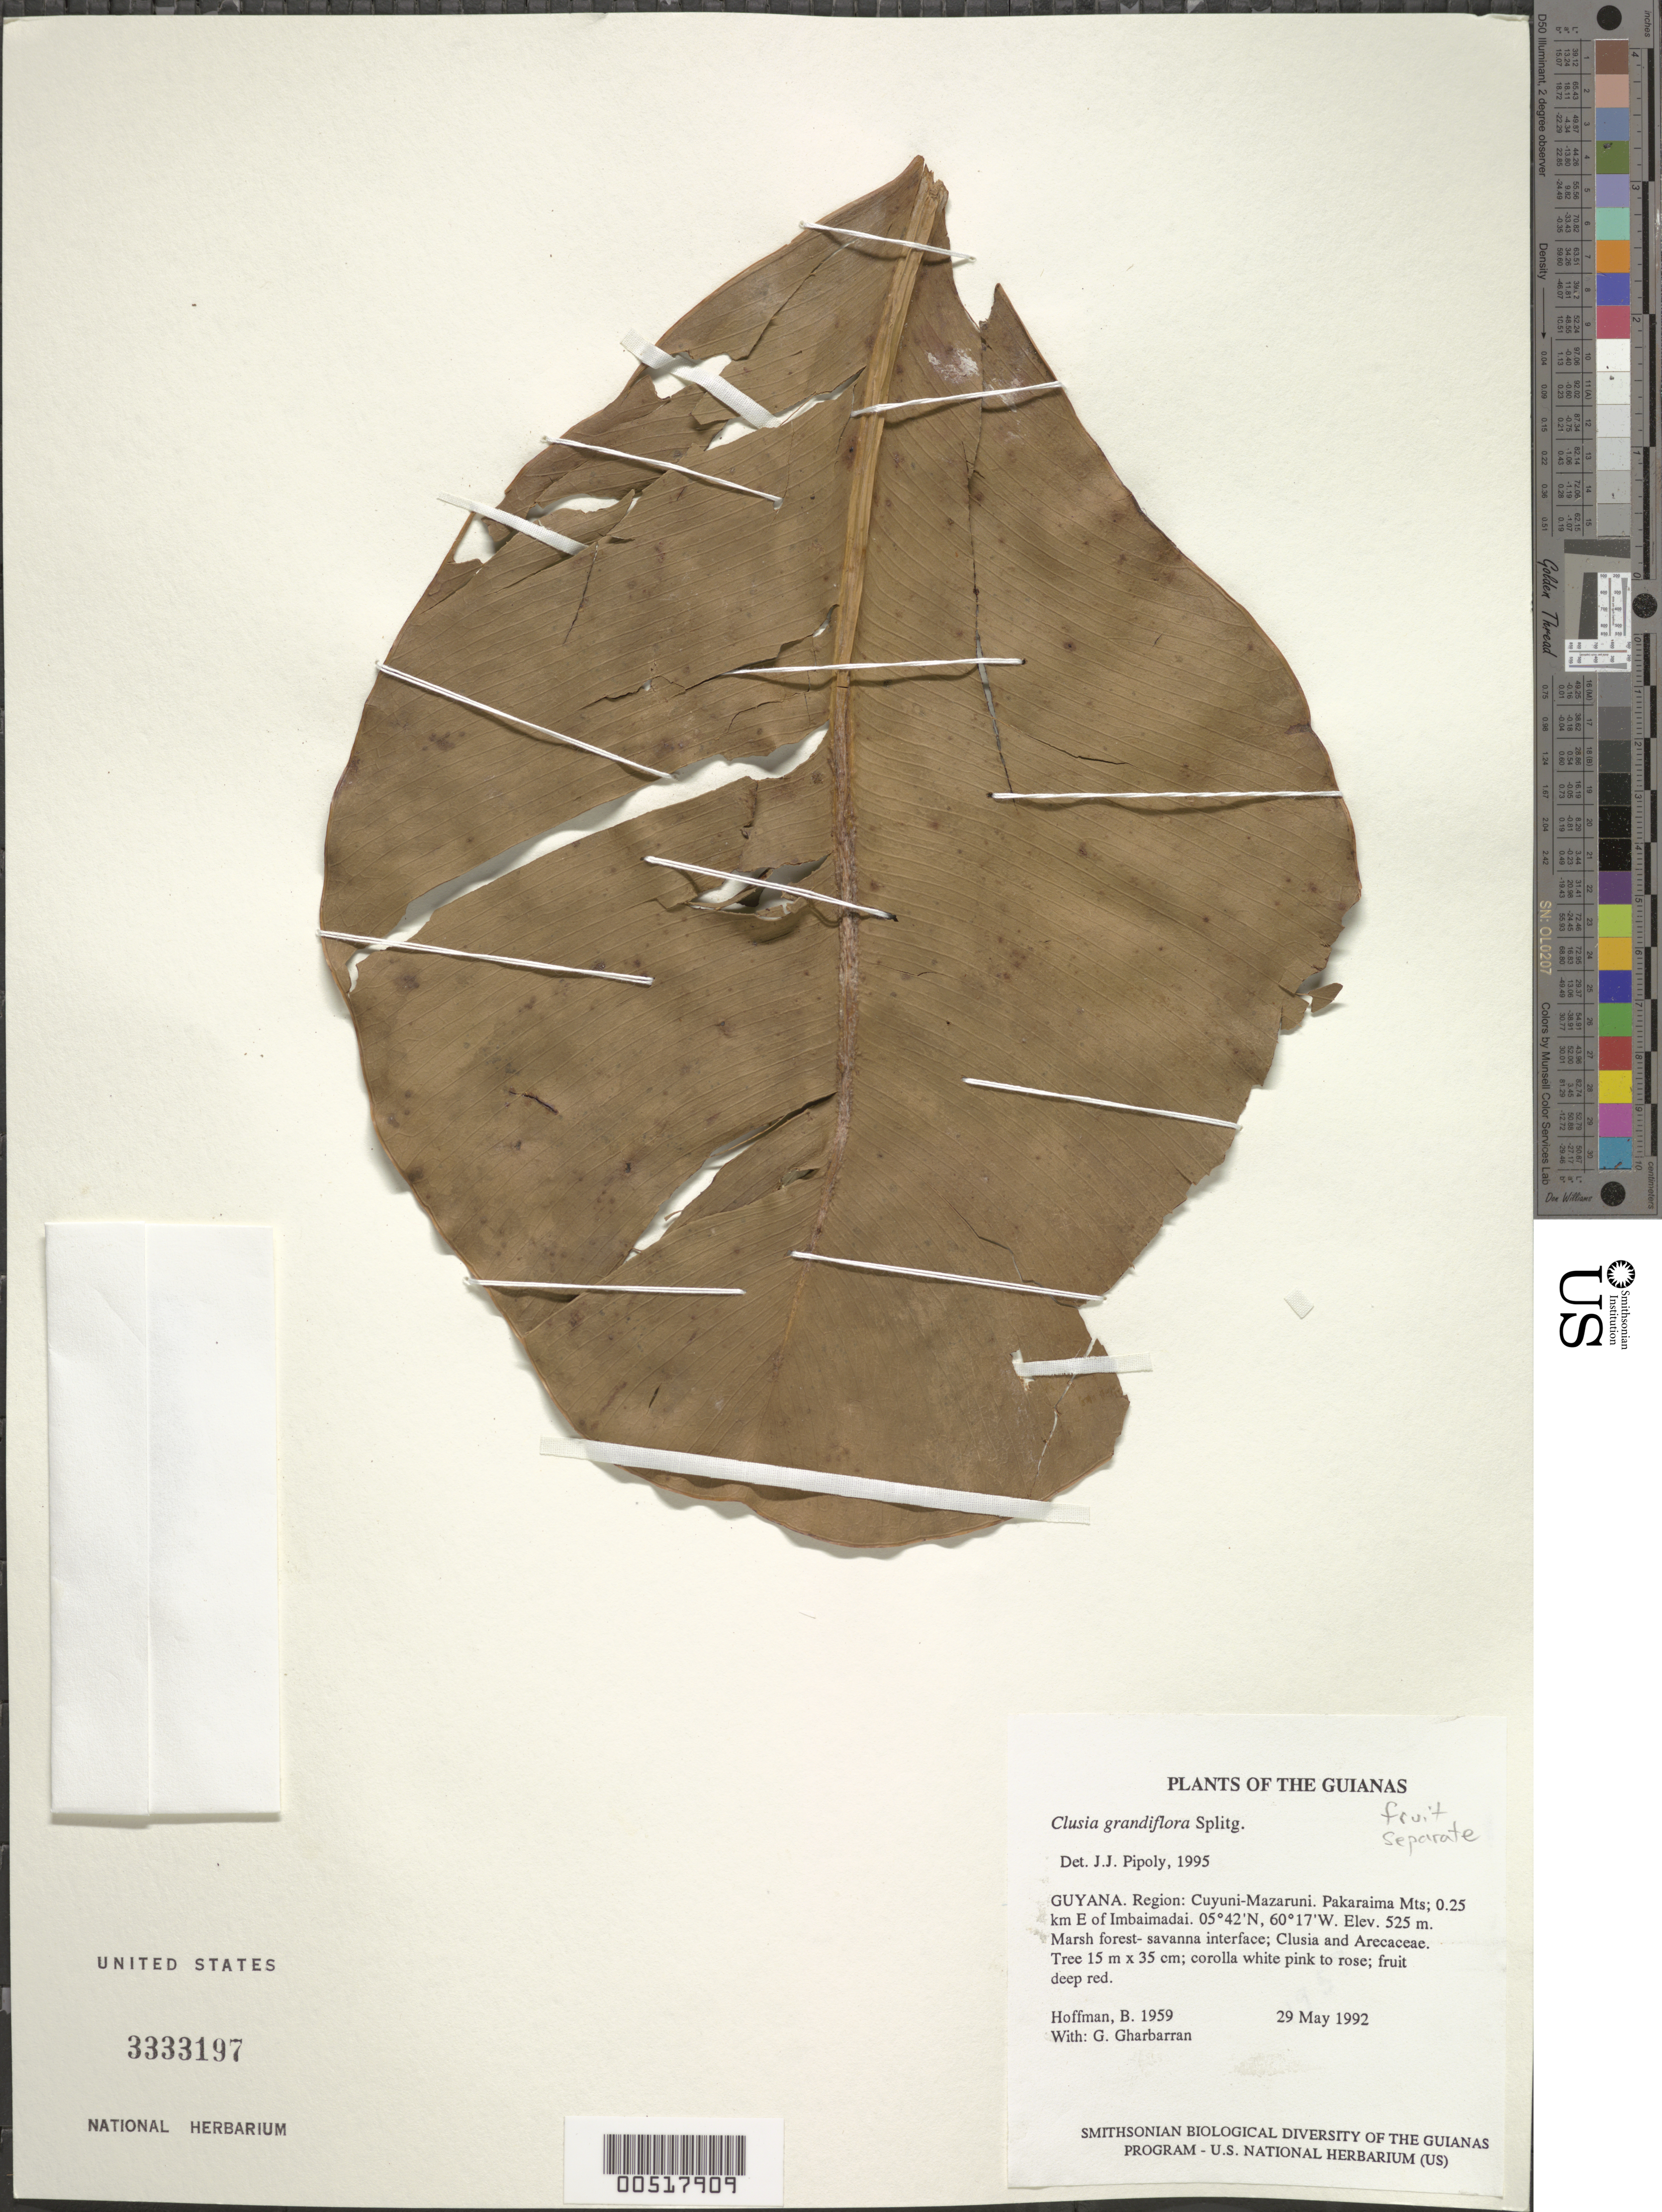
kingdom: Plantae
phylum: Tracheophyta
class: Magnoliopsida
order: Malpighiales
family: Clusiaceae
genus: Clusia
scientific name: Clusia grandiflora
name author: Splitg.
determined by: Pipoly, J. J., III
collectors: B. Hoffman & G. Gharbarran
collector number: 1959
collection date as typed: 29 May 1992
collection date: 1992-05-29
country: Guyana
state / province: Cuyuni-Mazaruni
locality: Pakaraima Mts; 0.25 km E of Imbaimadai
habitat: Marsh forest- savanna interface; Clusia and Arecaceae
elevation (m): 525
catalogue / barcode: US 3333197